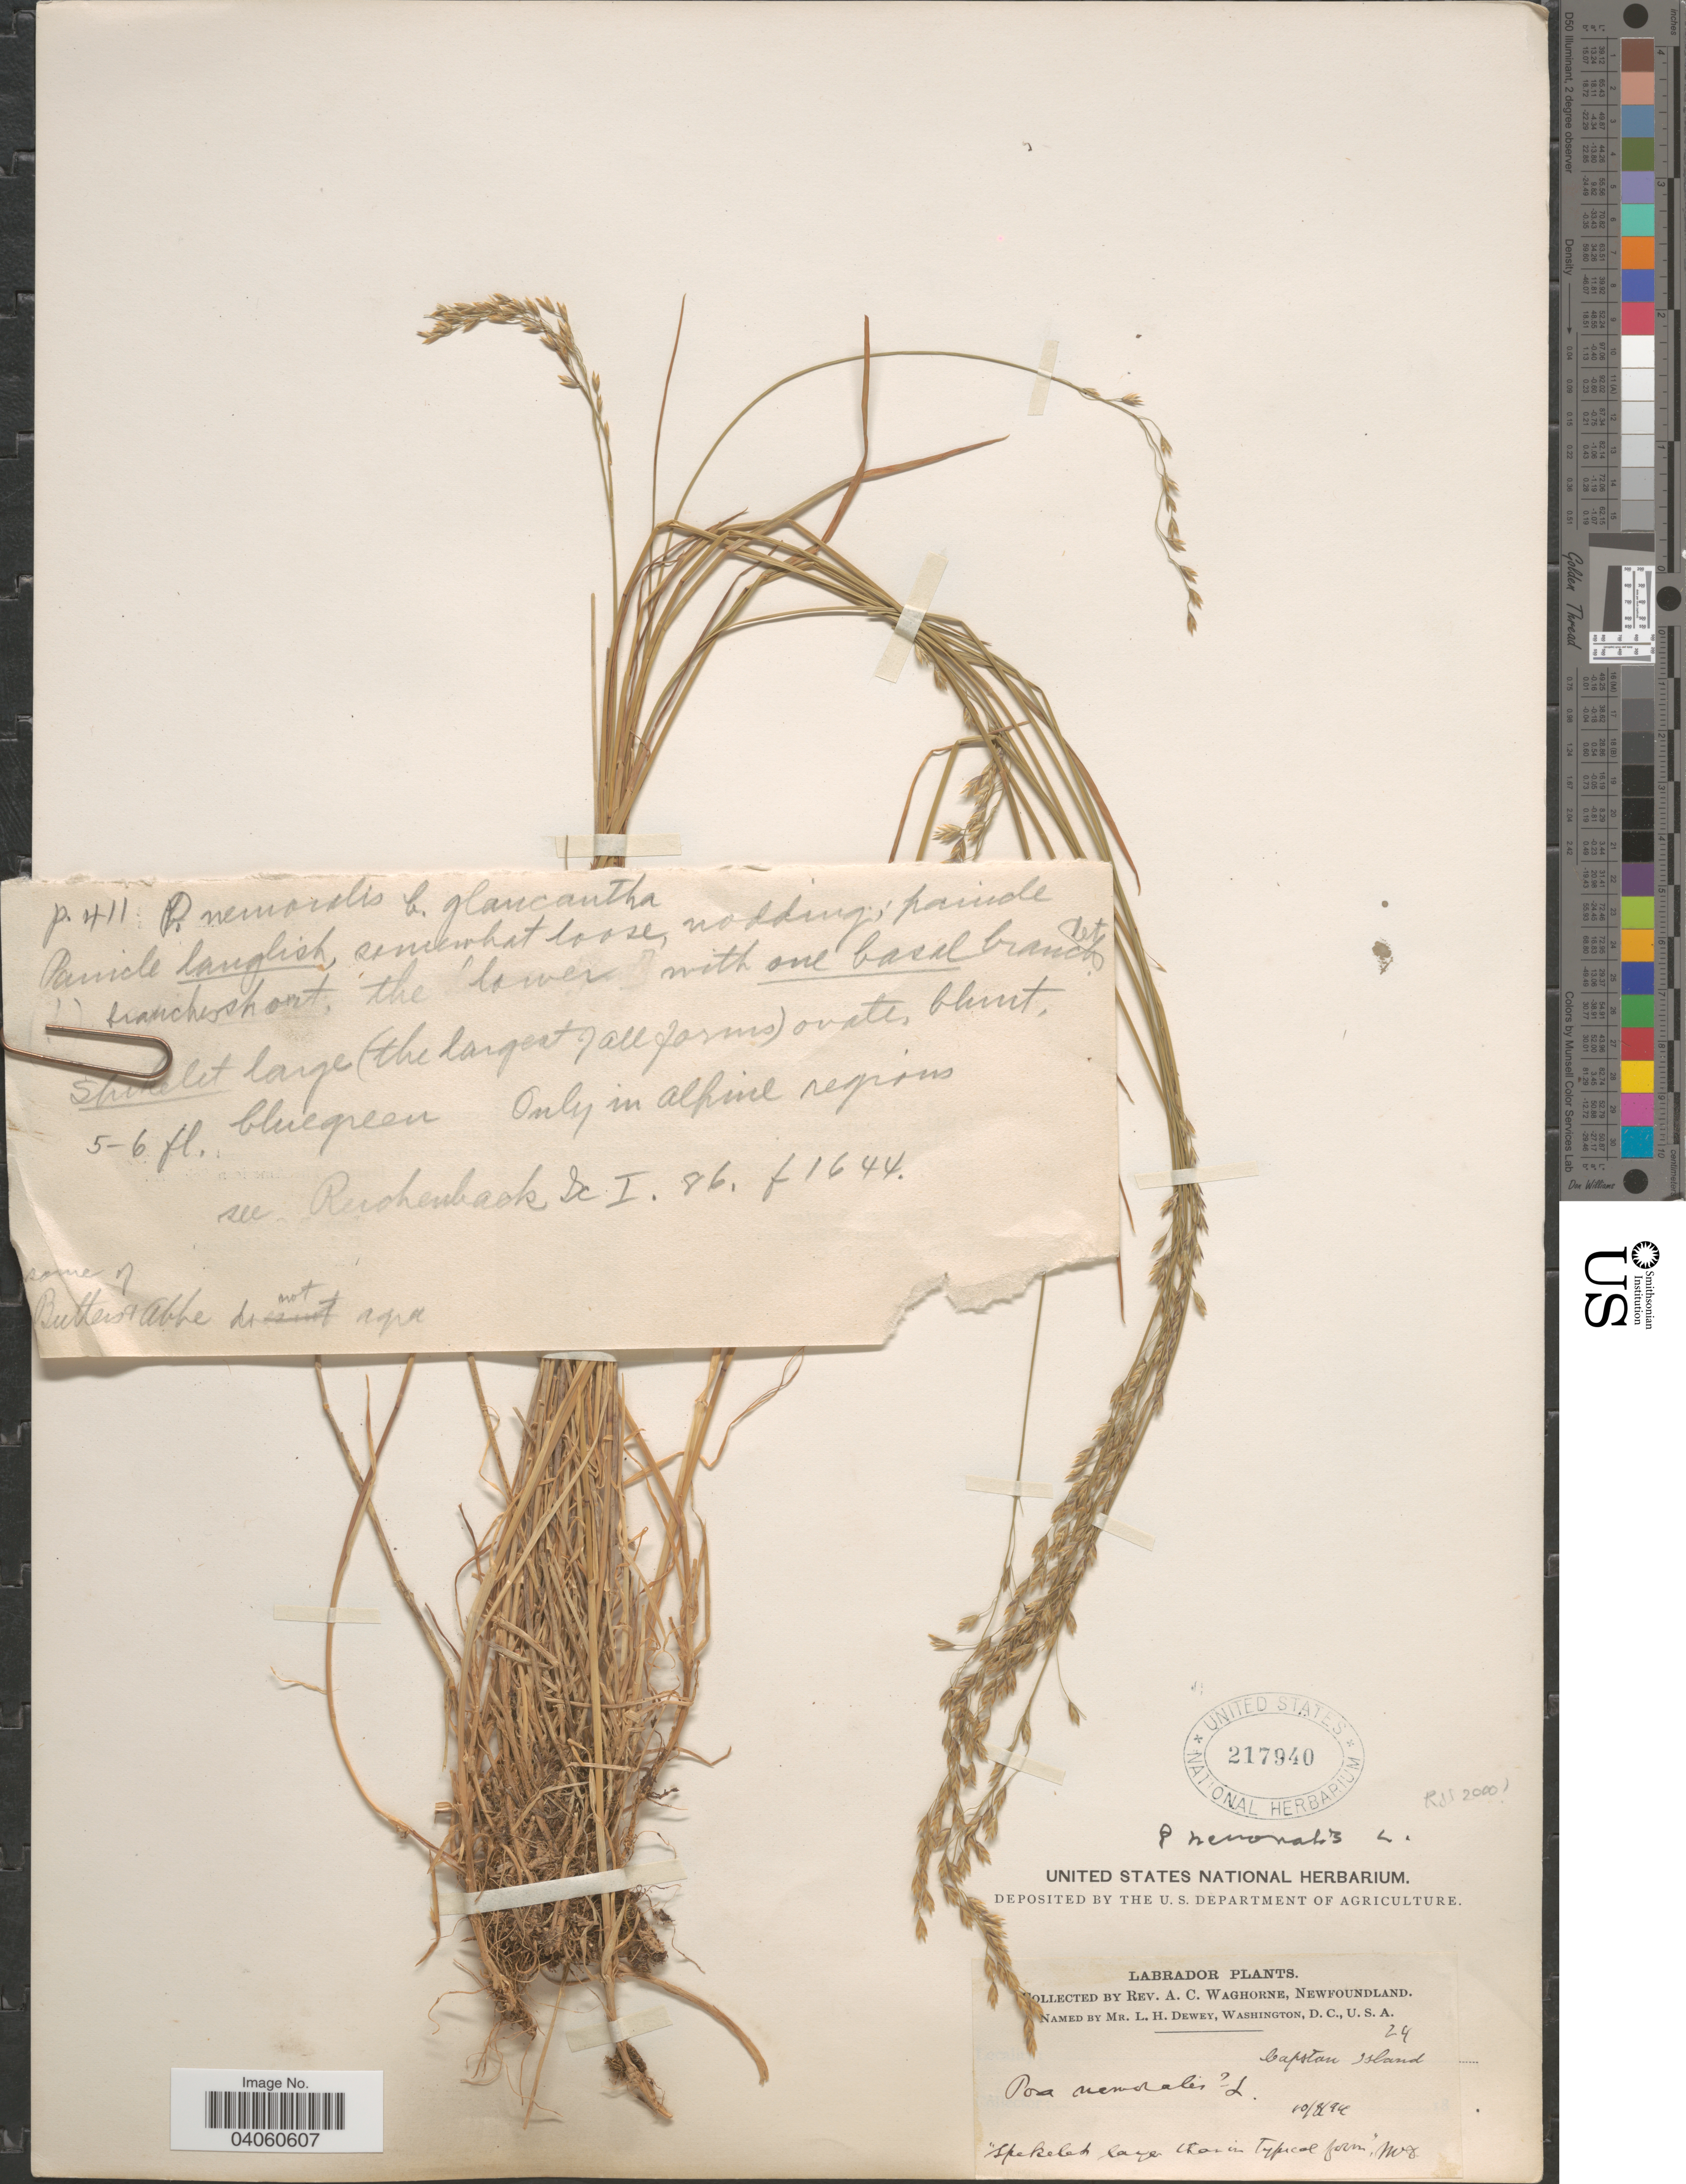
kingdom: Plantae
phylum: Tracheophyta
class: Liliopsida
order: Poales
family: Poaceae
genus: Poa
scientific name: Poa nemoralis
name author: L.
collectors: A. Waghorne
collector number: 24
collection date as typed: Transcribed d/m/y: 10/8/94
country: Canada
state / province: Newfoundland and Labrador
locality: Labrador. Capstan Island.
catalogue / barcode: US 217940